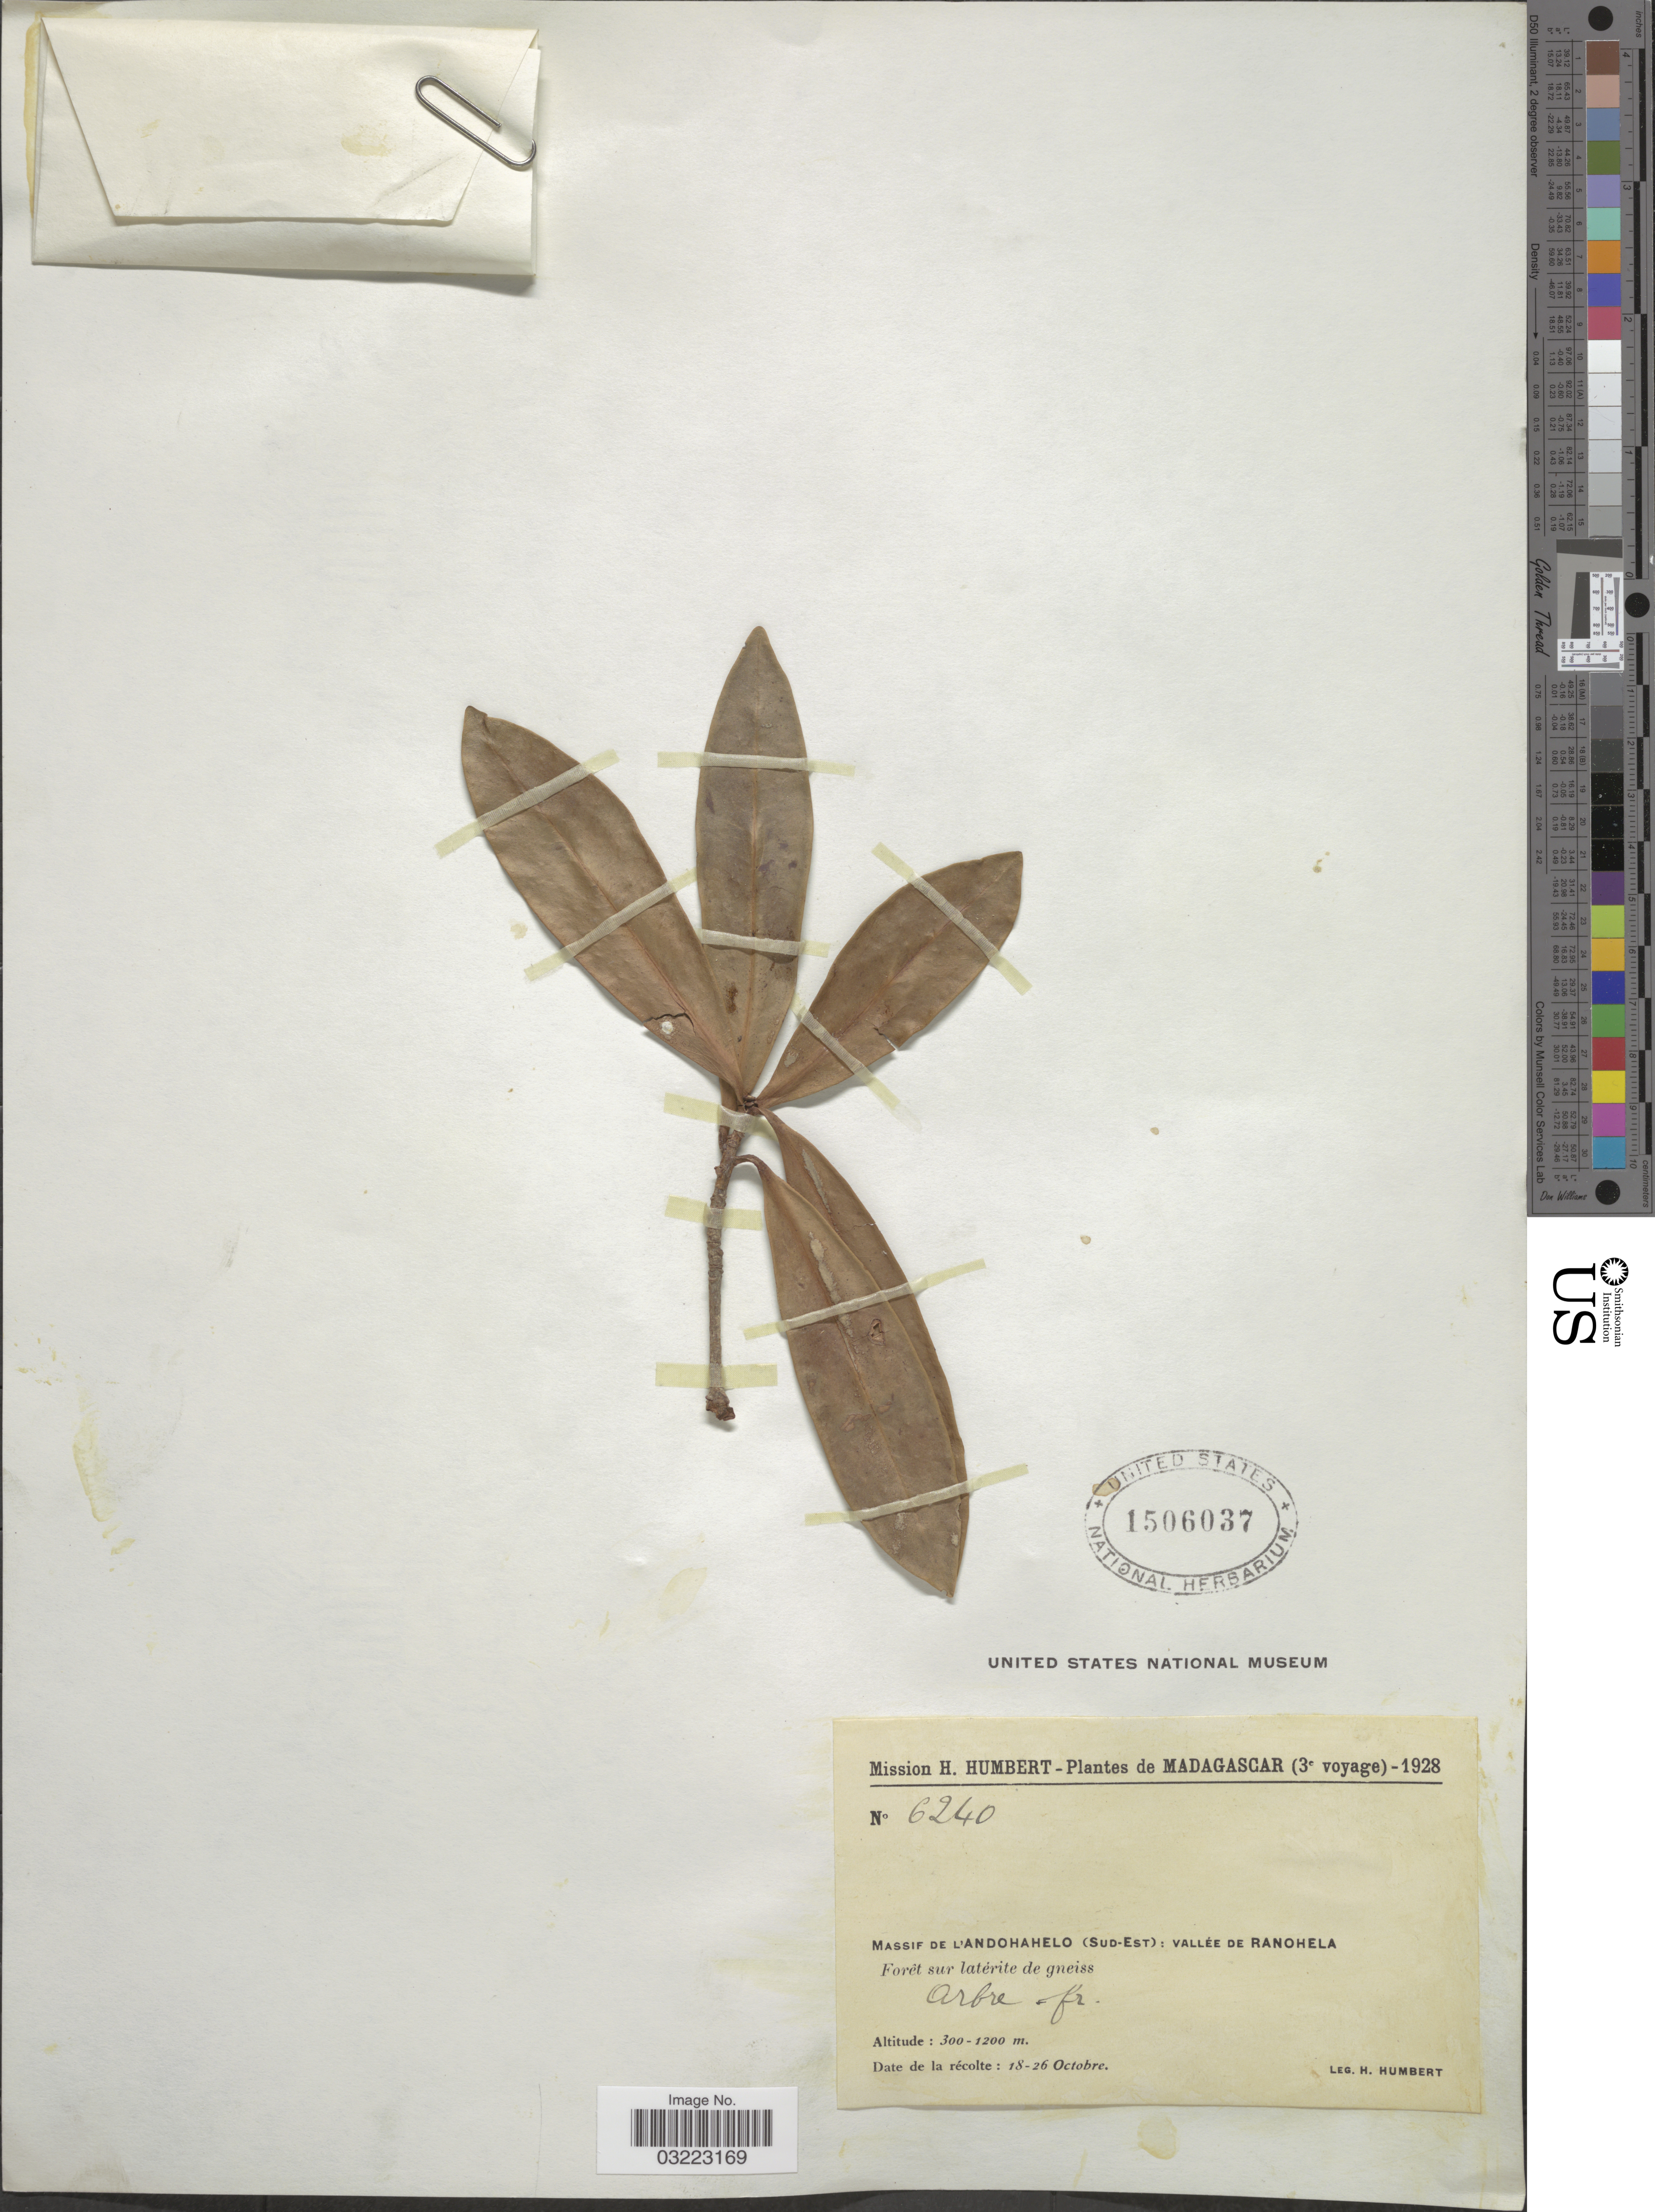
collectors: H. Humbert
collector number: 6240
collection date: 1928-10-18/1928-10-26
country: Madagascar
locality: Massif de l'Andohahelo (Sud-Est): vallée de Ranohela.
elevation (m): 300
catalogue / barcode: US 1506037